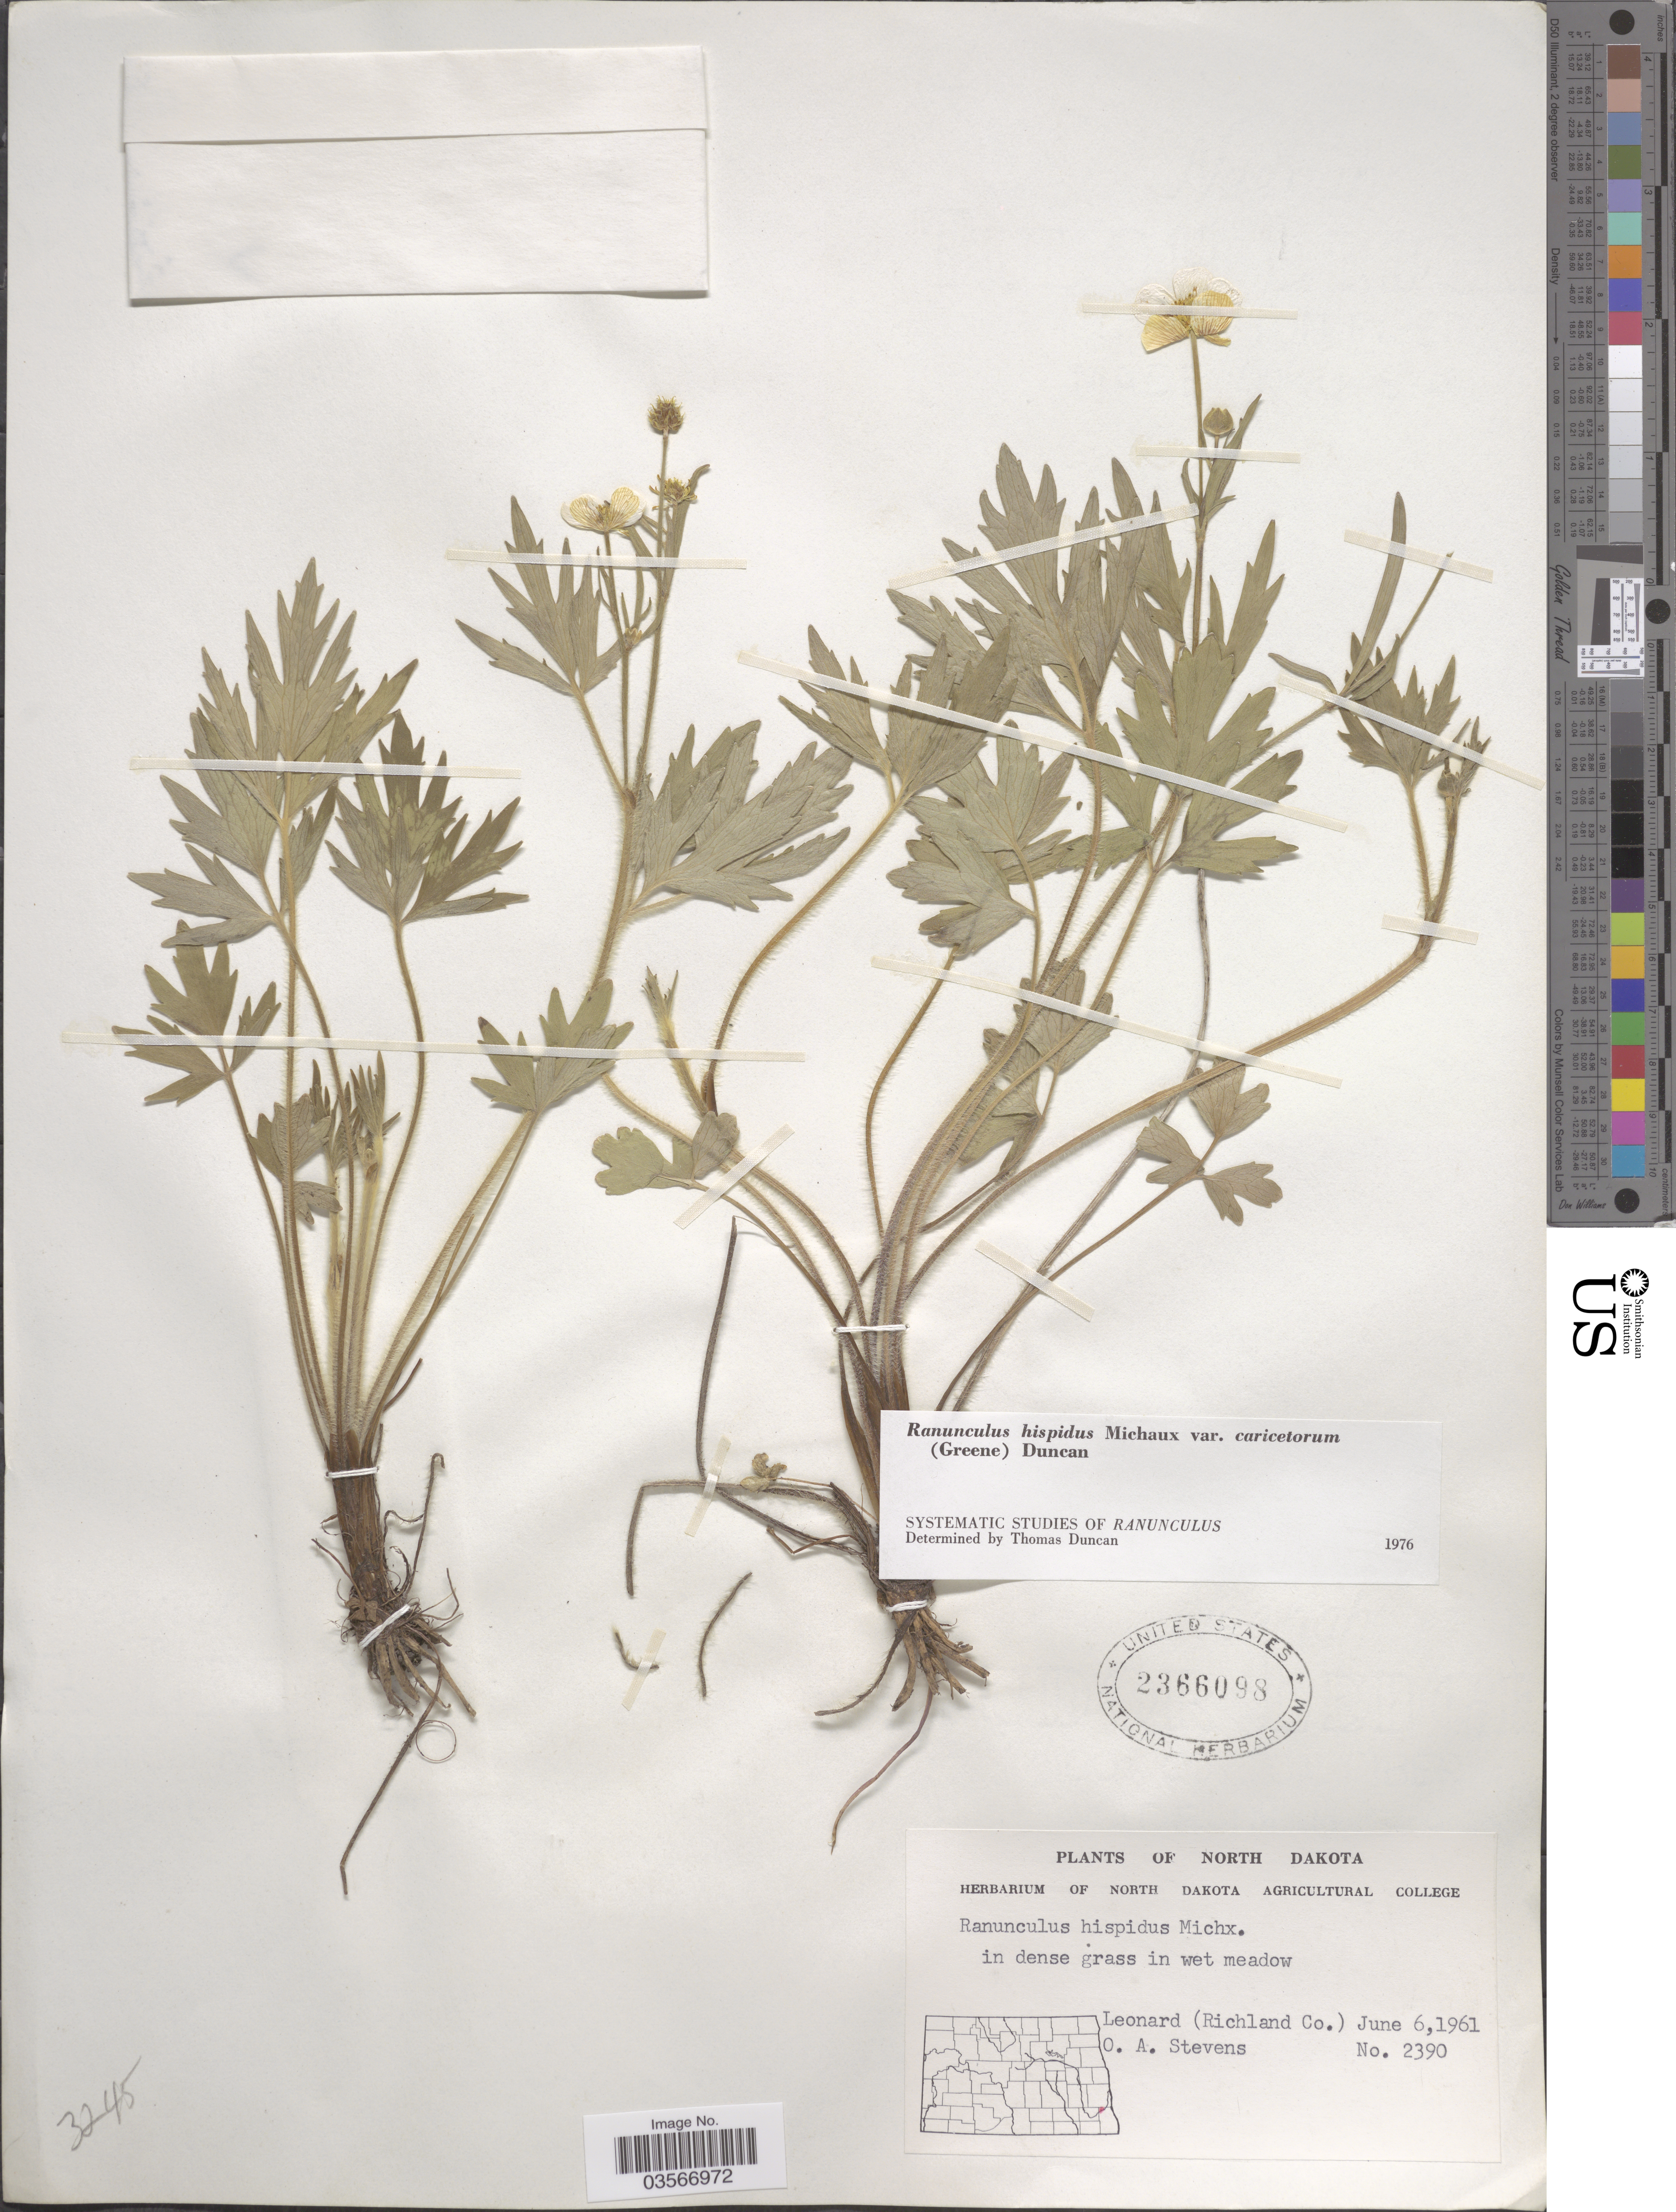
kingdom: Plantae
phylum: Tracheophyta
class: Magnoliopsida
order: Ranunculales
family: Ranunculaceae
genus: Ranunculus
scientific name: Ranunculus hispidus var. caricetorum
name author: Michx.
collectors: O. A. Stevens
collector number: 2390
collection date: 1961-06-06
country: United States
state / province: North Dakota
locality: Leonard (Richland Co.).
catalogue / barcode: US 2366098